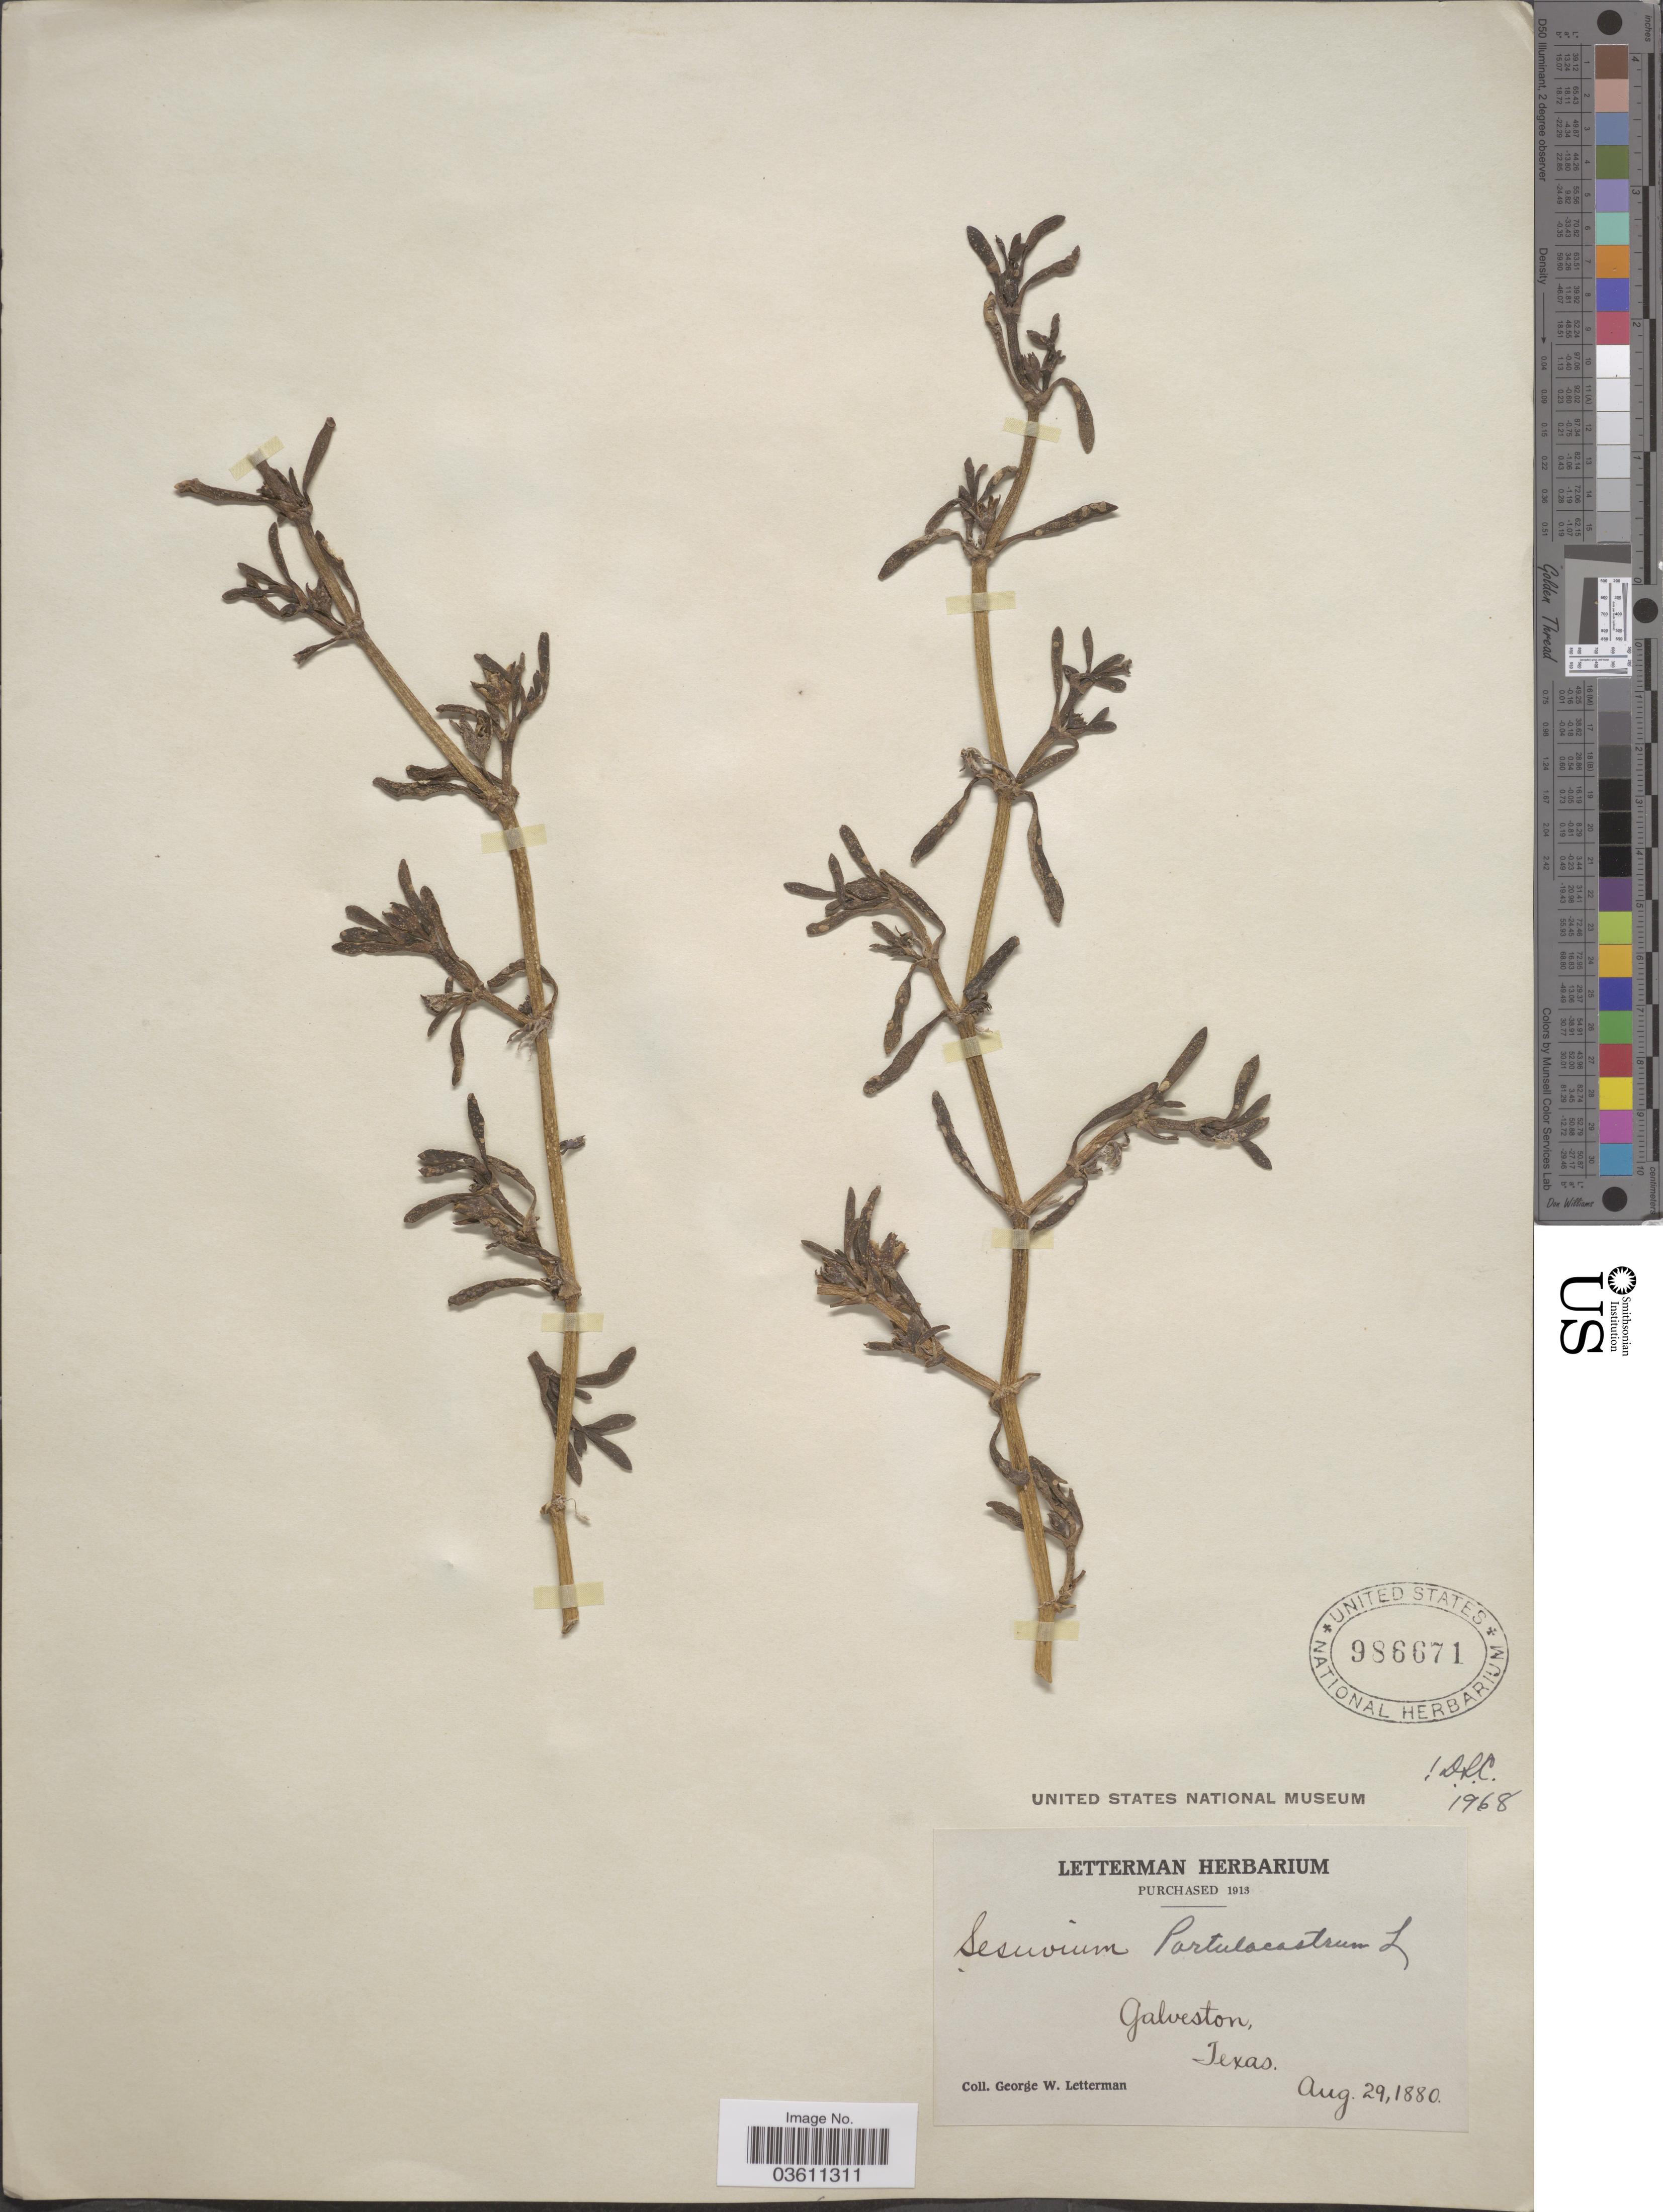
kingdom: Plantae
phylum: Tracheophyta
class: Magnoliopsida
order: Caryophyllales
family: Aizoaceae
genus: Sesuvium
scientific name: Sesuvium portulacastrum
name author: (L.) L.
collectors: G. W. Letterman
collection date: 1880-08-29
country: United States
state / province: Texas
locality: Galveston.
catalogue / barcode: US 986671